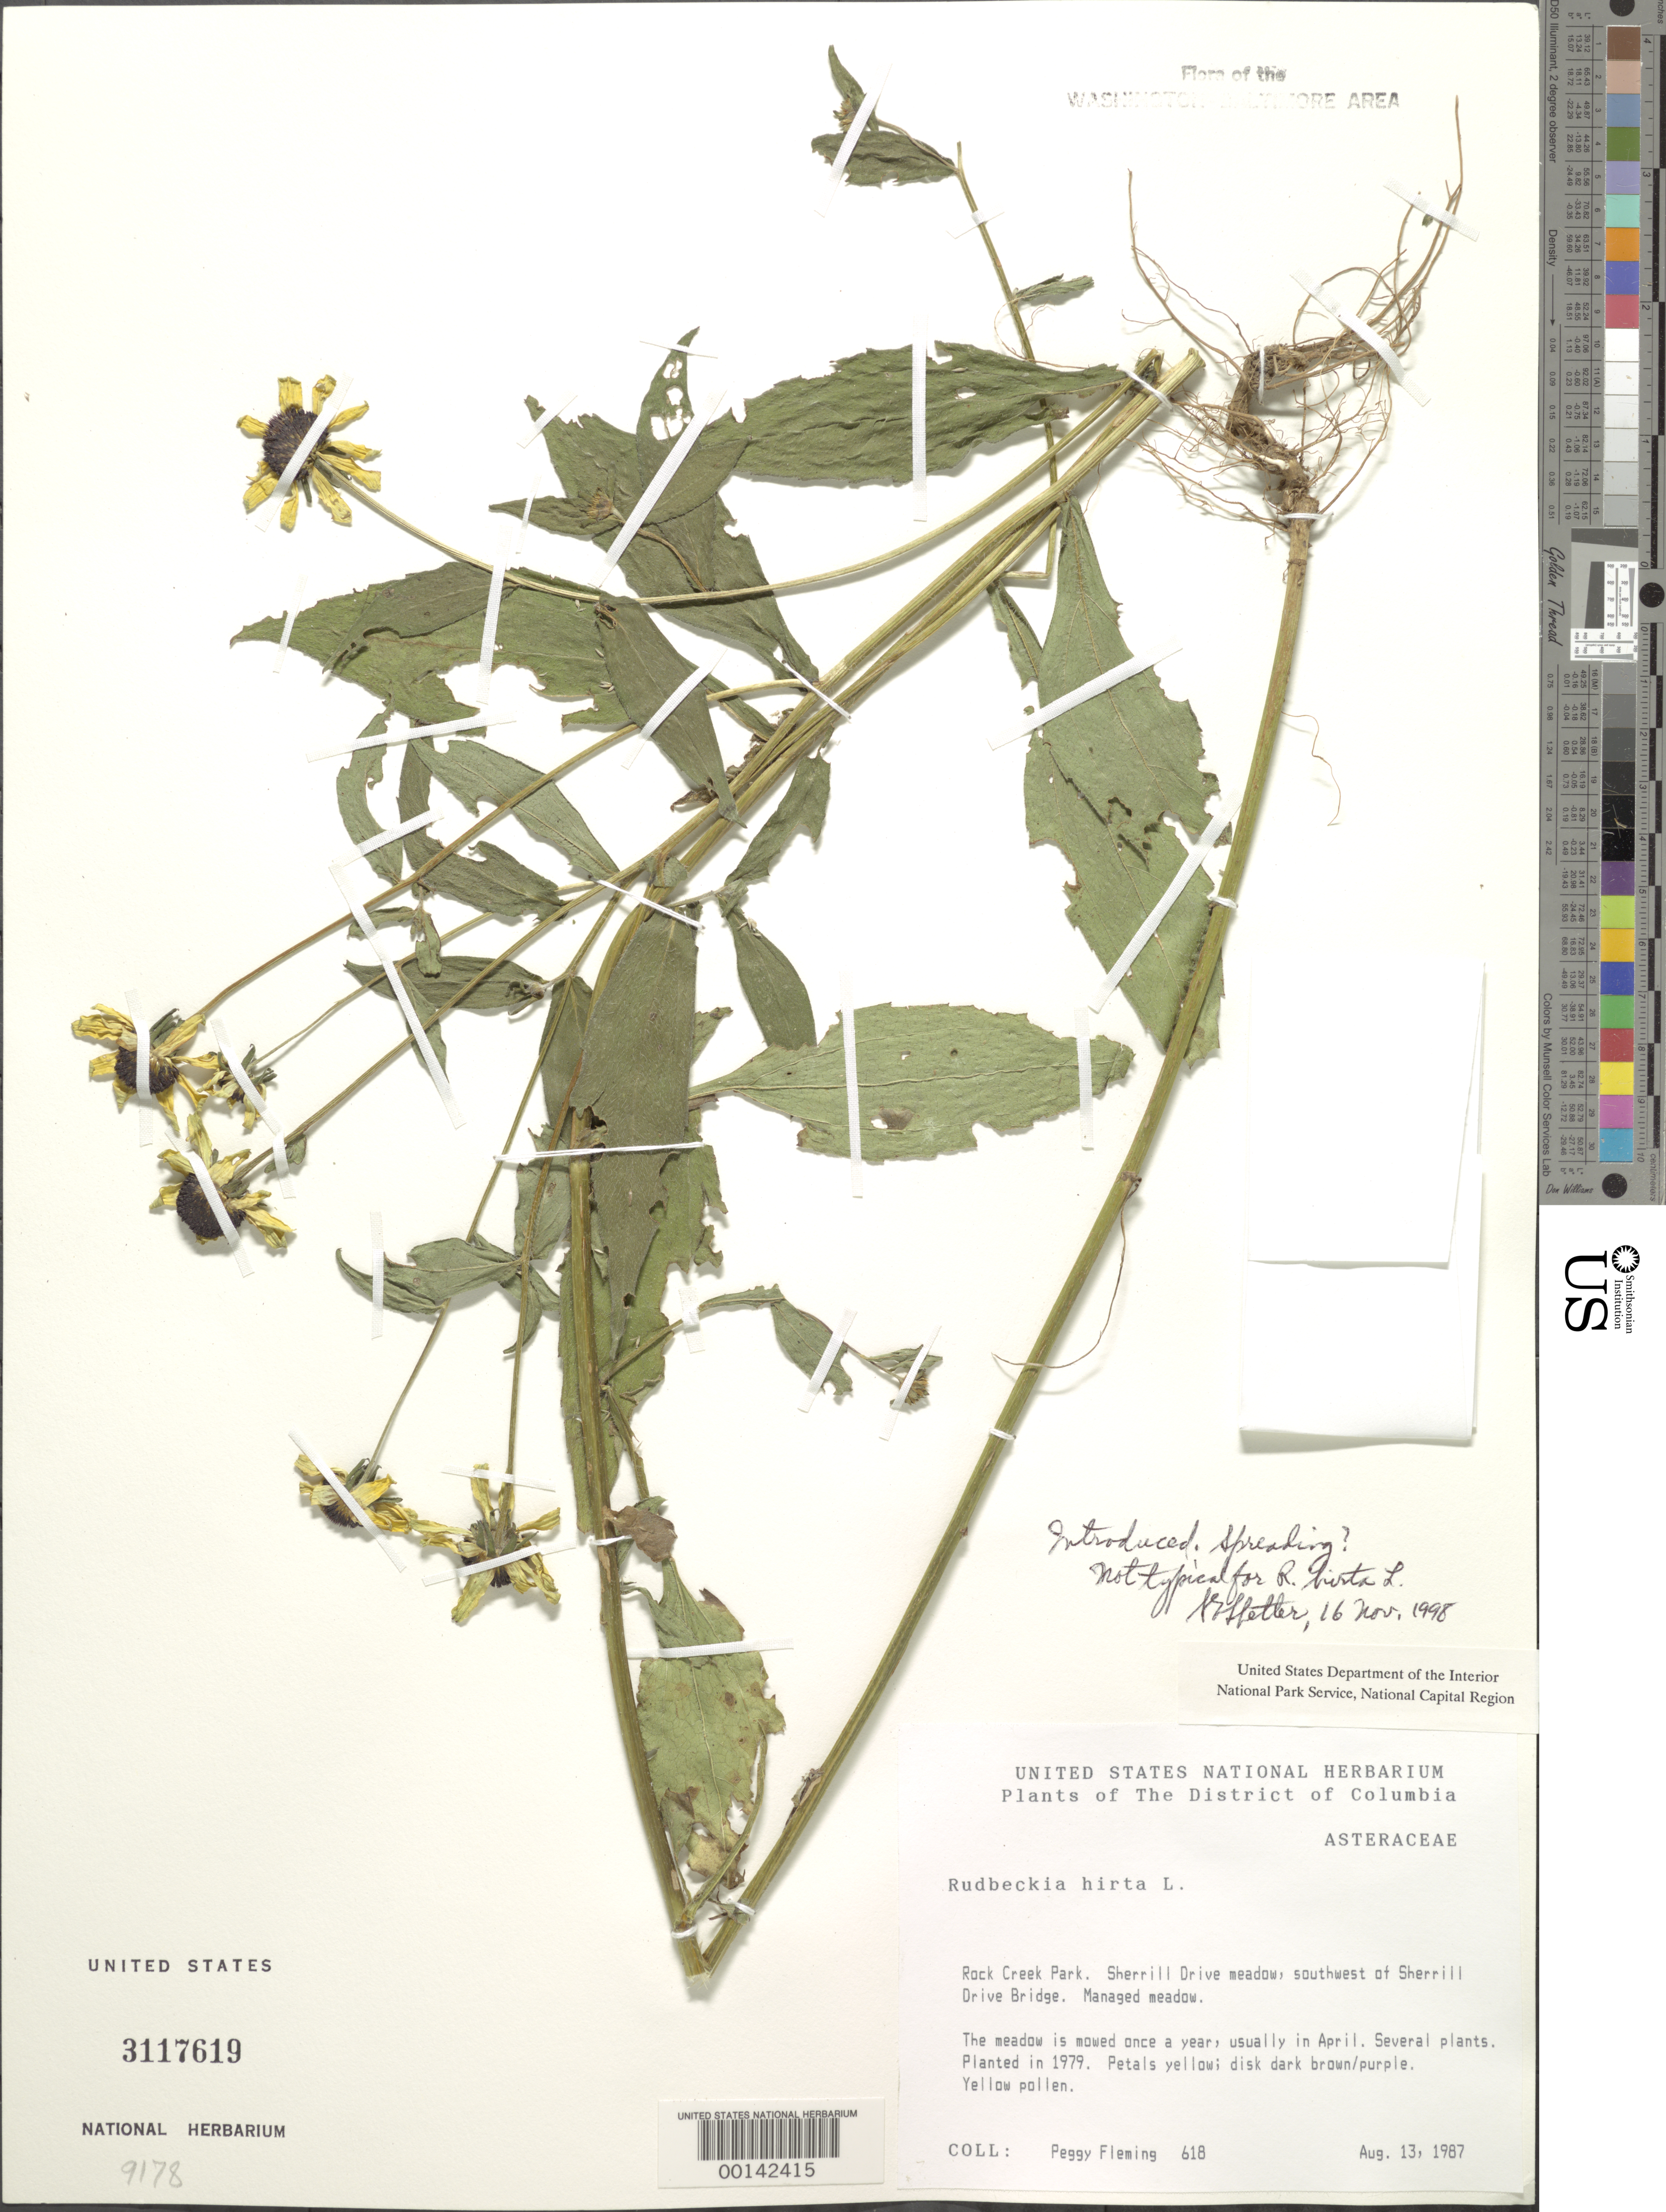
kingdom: Plantae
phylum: Tracheophyta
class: Magnoliopsida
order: Asterales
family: Asteraceae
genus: Rudbeckia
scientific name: Rudbeckia hirta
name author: L.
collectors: P. Fleming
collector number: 618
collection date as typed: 13 Aug 1987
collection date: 1987-08-13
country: United States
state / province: District of Columbia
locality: Rock Creek Park. Sherrill Drive meadow, southwest of Sherrill Drive Bridge. Rock Creek Park & vicinity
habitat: Managed meadow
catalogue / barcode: US 3117619